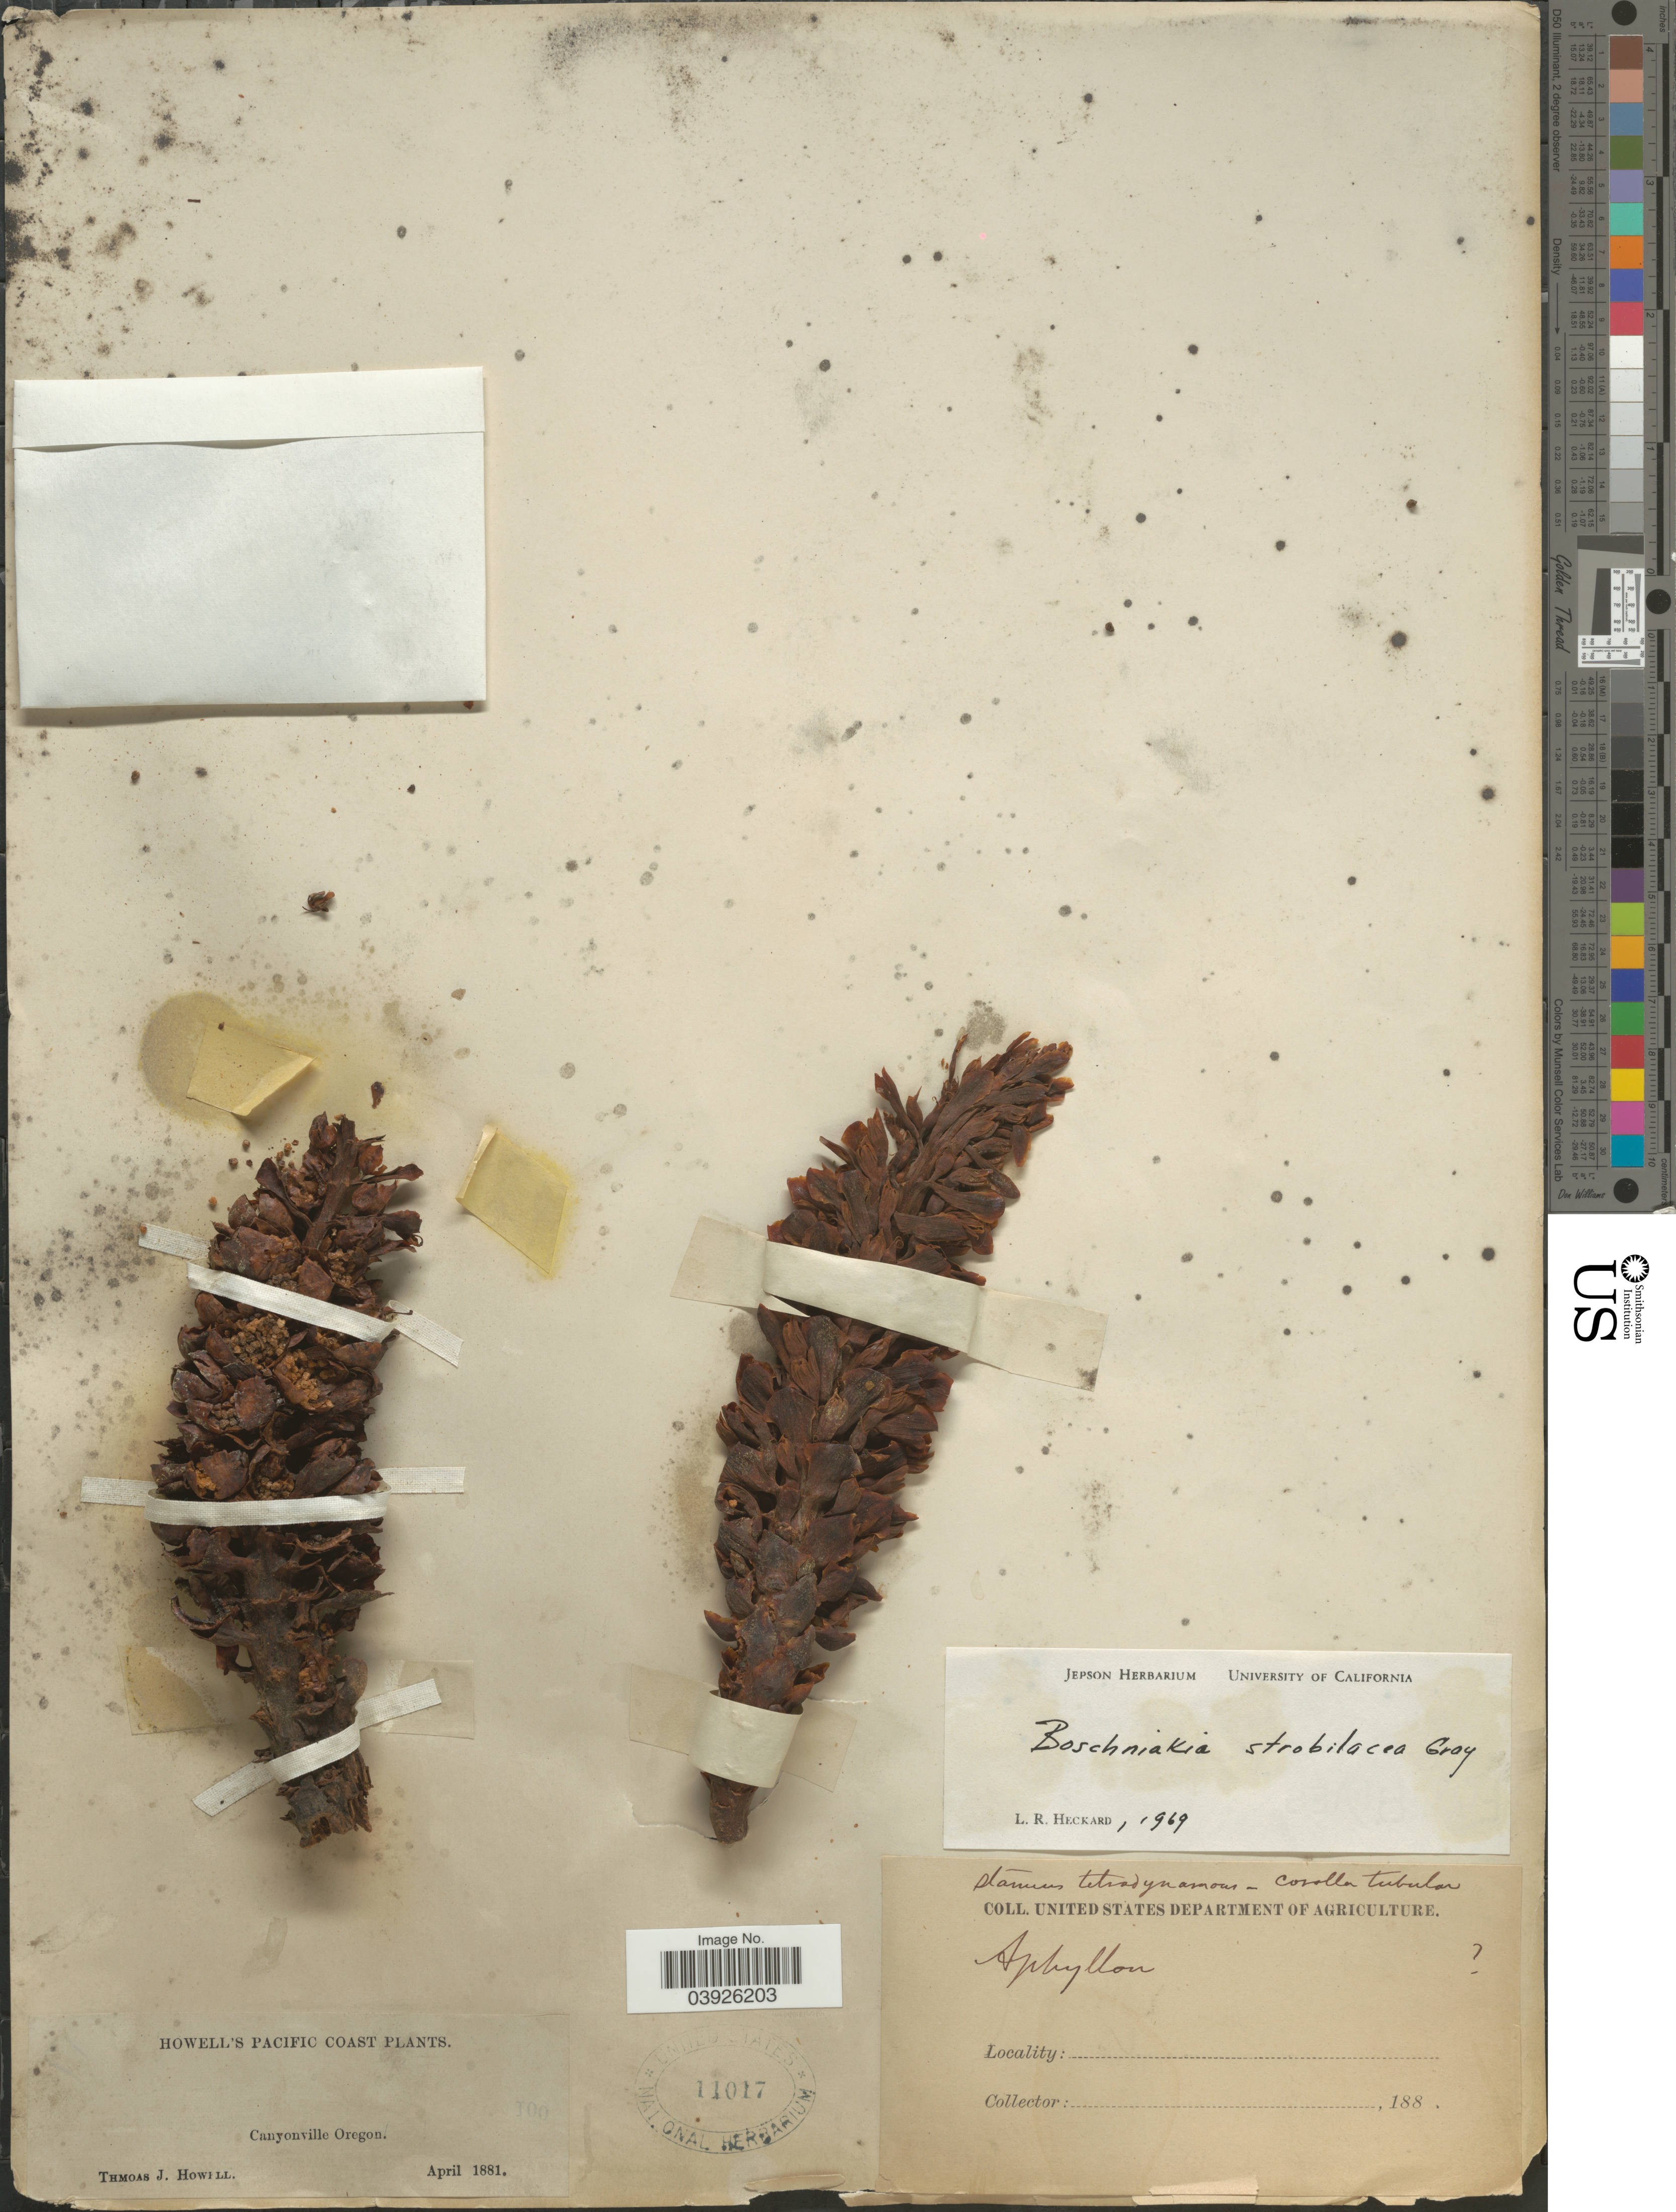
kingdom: Plantae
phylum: Tracheophyta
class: Magnoliopsida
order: Lamiales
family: Orobanchaceae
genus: Boschniakia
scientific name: Boschniakia strobilacea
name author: A. Gray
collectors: T. J. Howell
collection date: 1881-04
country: United States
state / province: Oregon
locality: Pacific Coast. Canyonville.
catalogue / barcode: US 11017